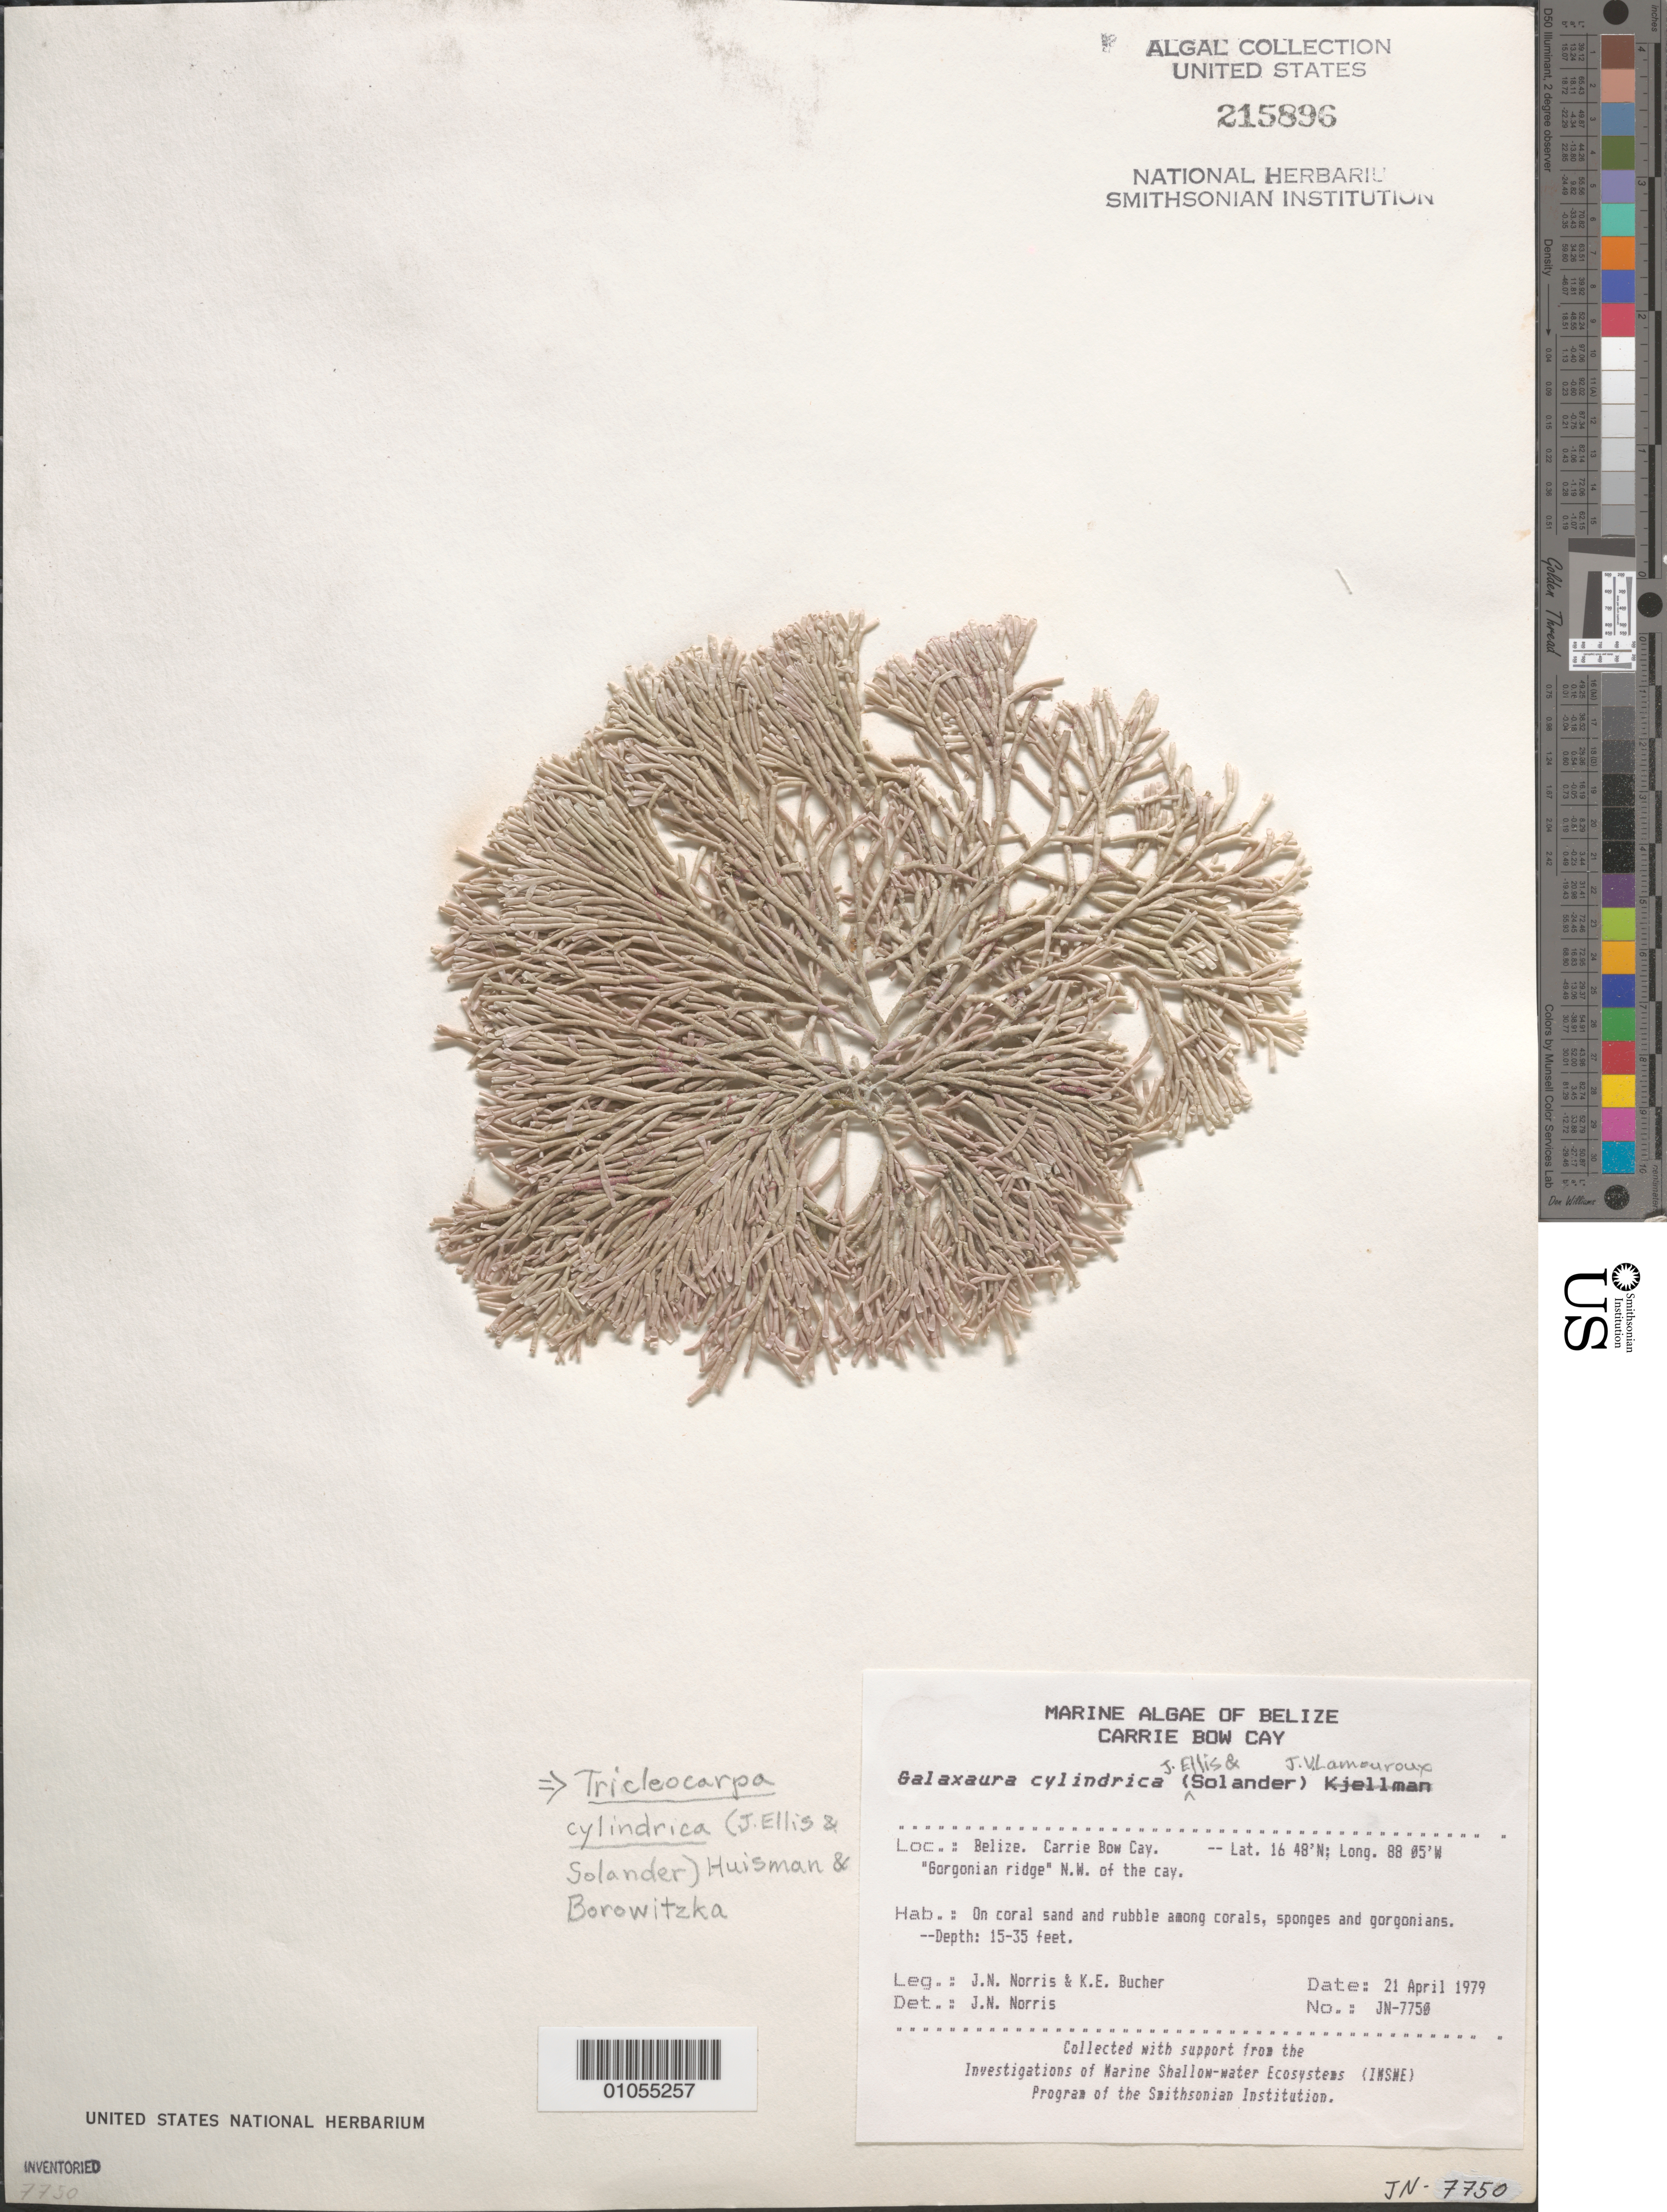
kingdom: Plantae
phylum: Rhodophyta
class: Florideophyceae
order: Nemaliales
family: Galaxauraceae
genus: Tricleocarpa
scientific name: Tricleocarpa cylindrica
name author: (Ellis & Sol.) Huisman & Borowitzka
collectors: J. N. Norris & K. E. Bucher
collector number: JN-7750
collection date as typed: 21 Apr 1979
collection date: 1979-04-21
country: Belize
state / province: Stann Creek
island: Carrie Bow Cay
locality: "Gorgonian ridge" northwest of the cay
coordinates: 16 48'N, 88 05'W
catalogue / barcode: US 215896